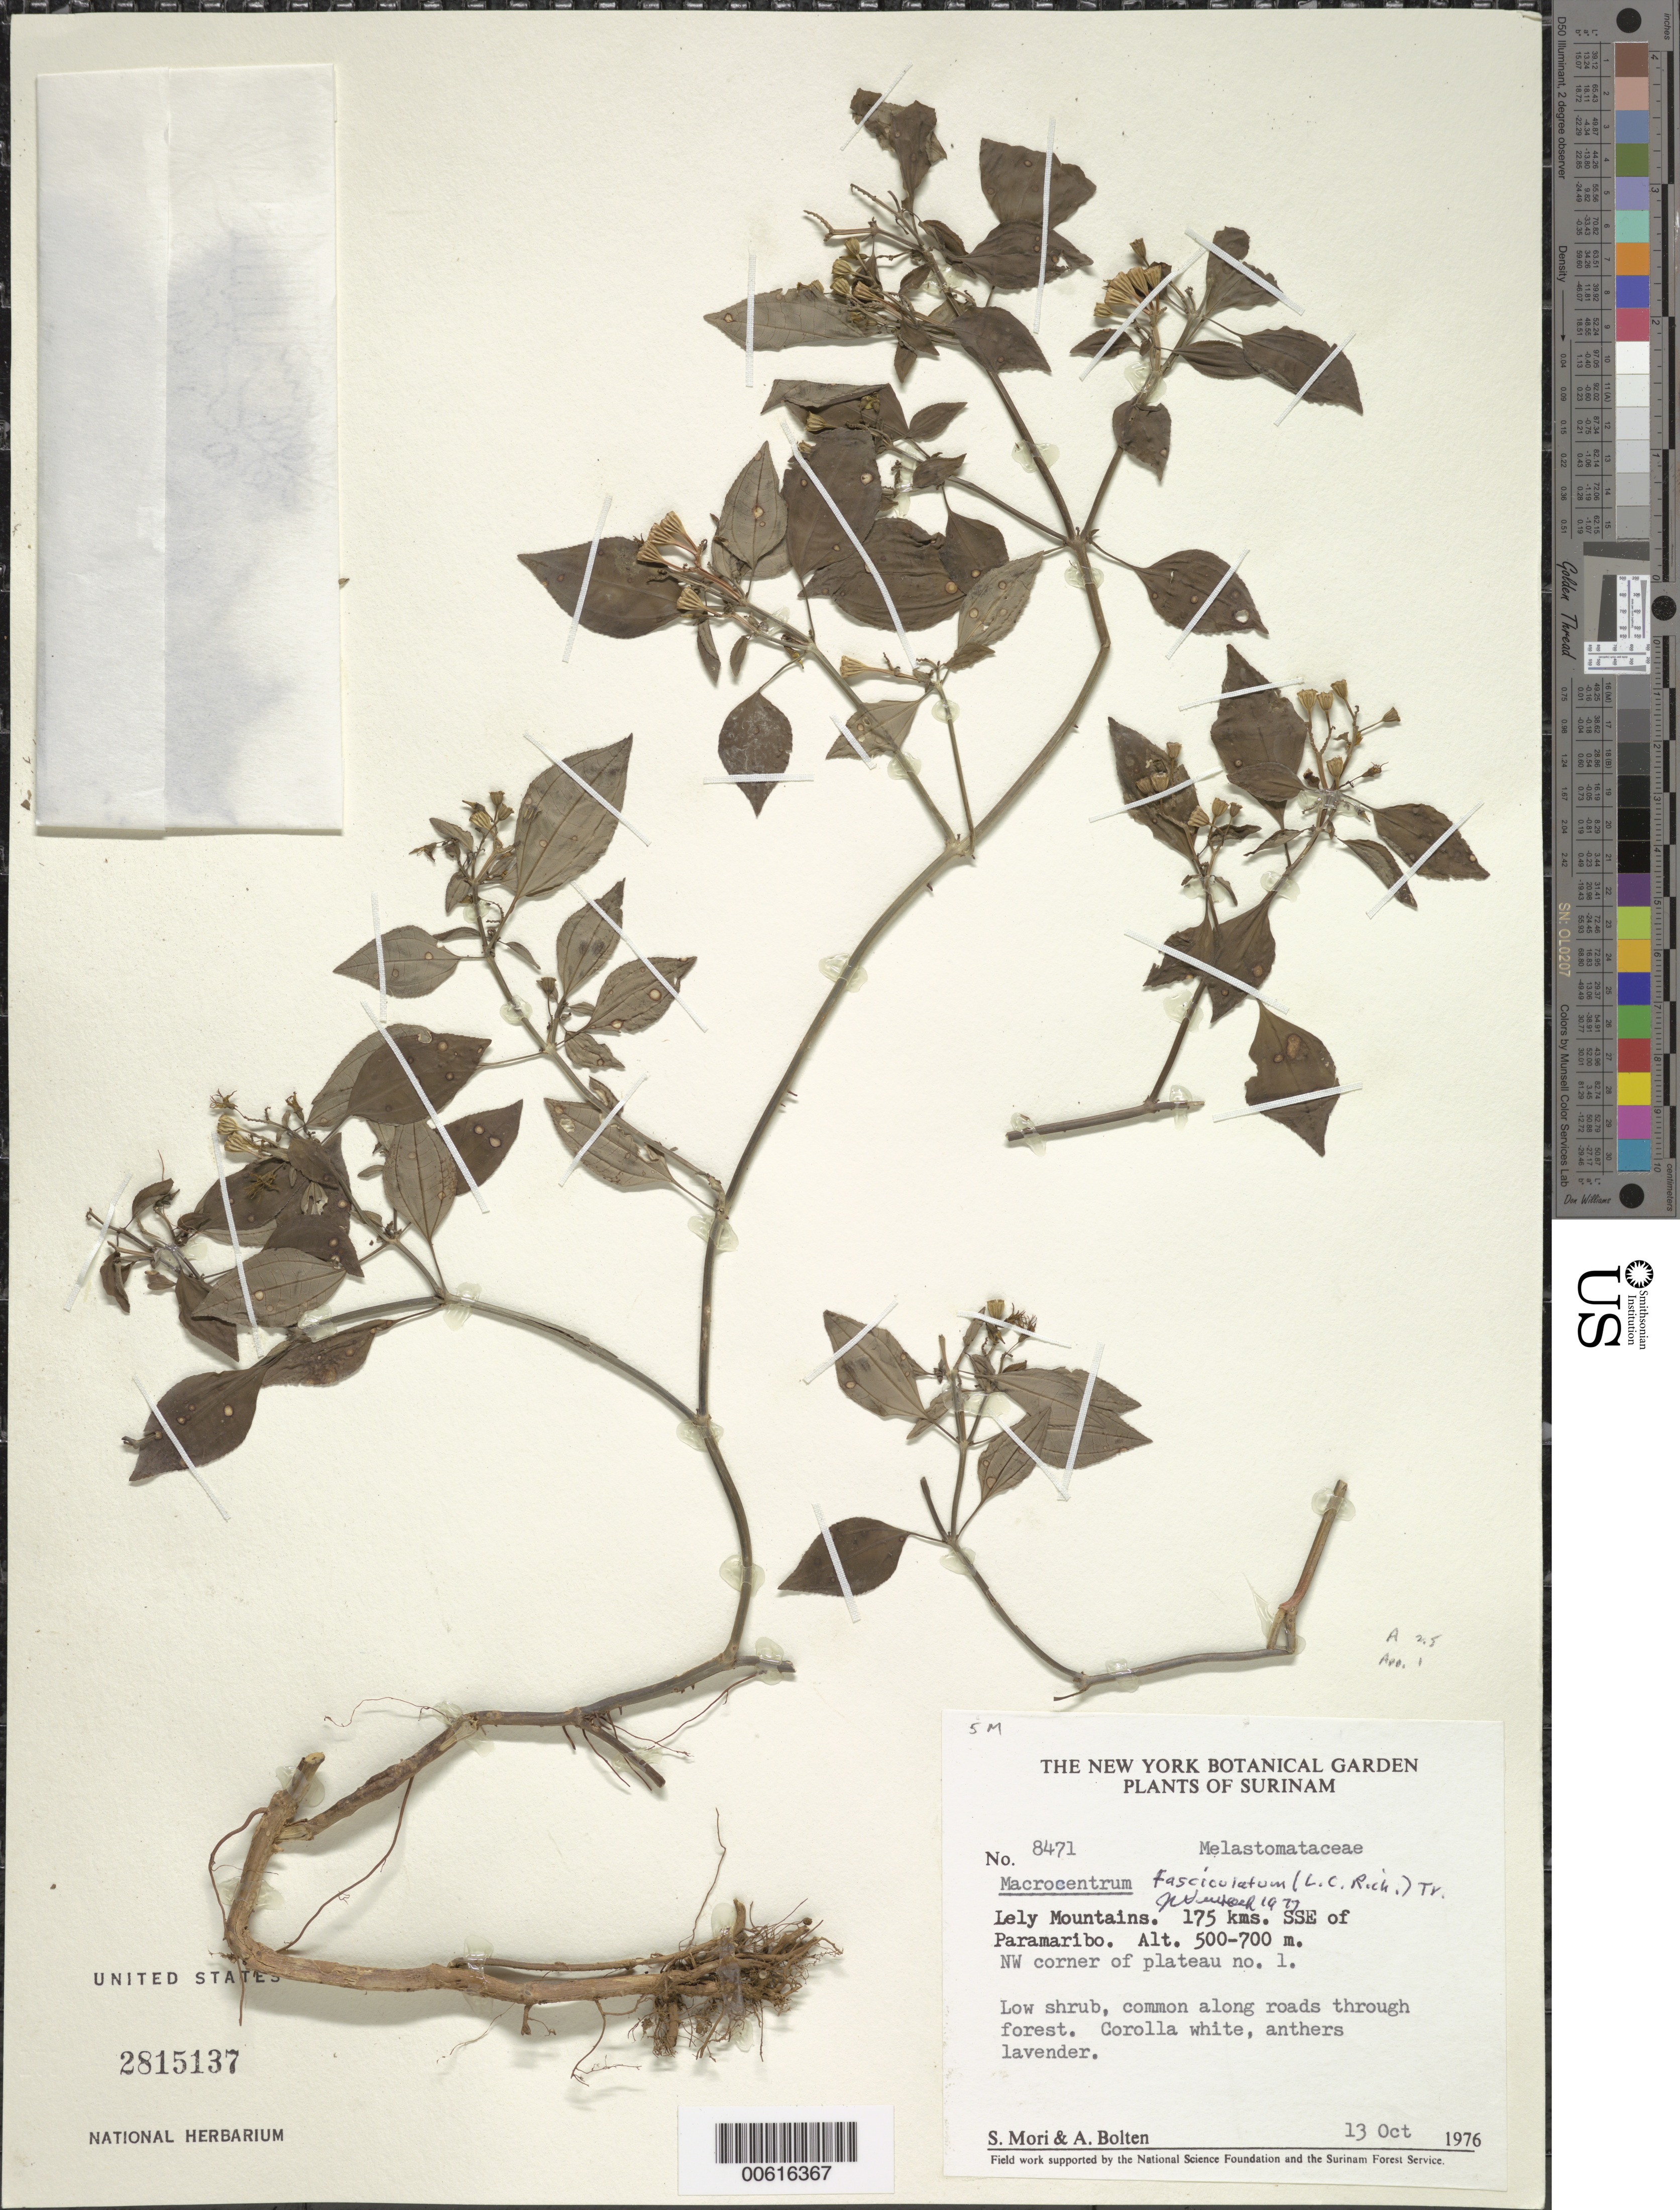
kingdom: Plantae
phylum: Tracheophyta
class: Magnoliopsida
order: Myrtales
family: Melastomataceae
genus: Macrocentrum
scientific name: Macrocentrum fasciculatum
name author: (Rich. ex DC.) Triana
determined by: Wurdack, John J., (US), US (UNITED STATES)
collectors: S. Mori & A. Bolten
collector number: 8471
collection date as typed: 13-Oct-76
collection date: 1976-10-13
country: Suriname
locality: Lely Mts., 175 km SSE of Paramaribo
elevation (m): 500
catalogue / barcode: US 2815137